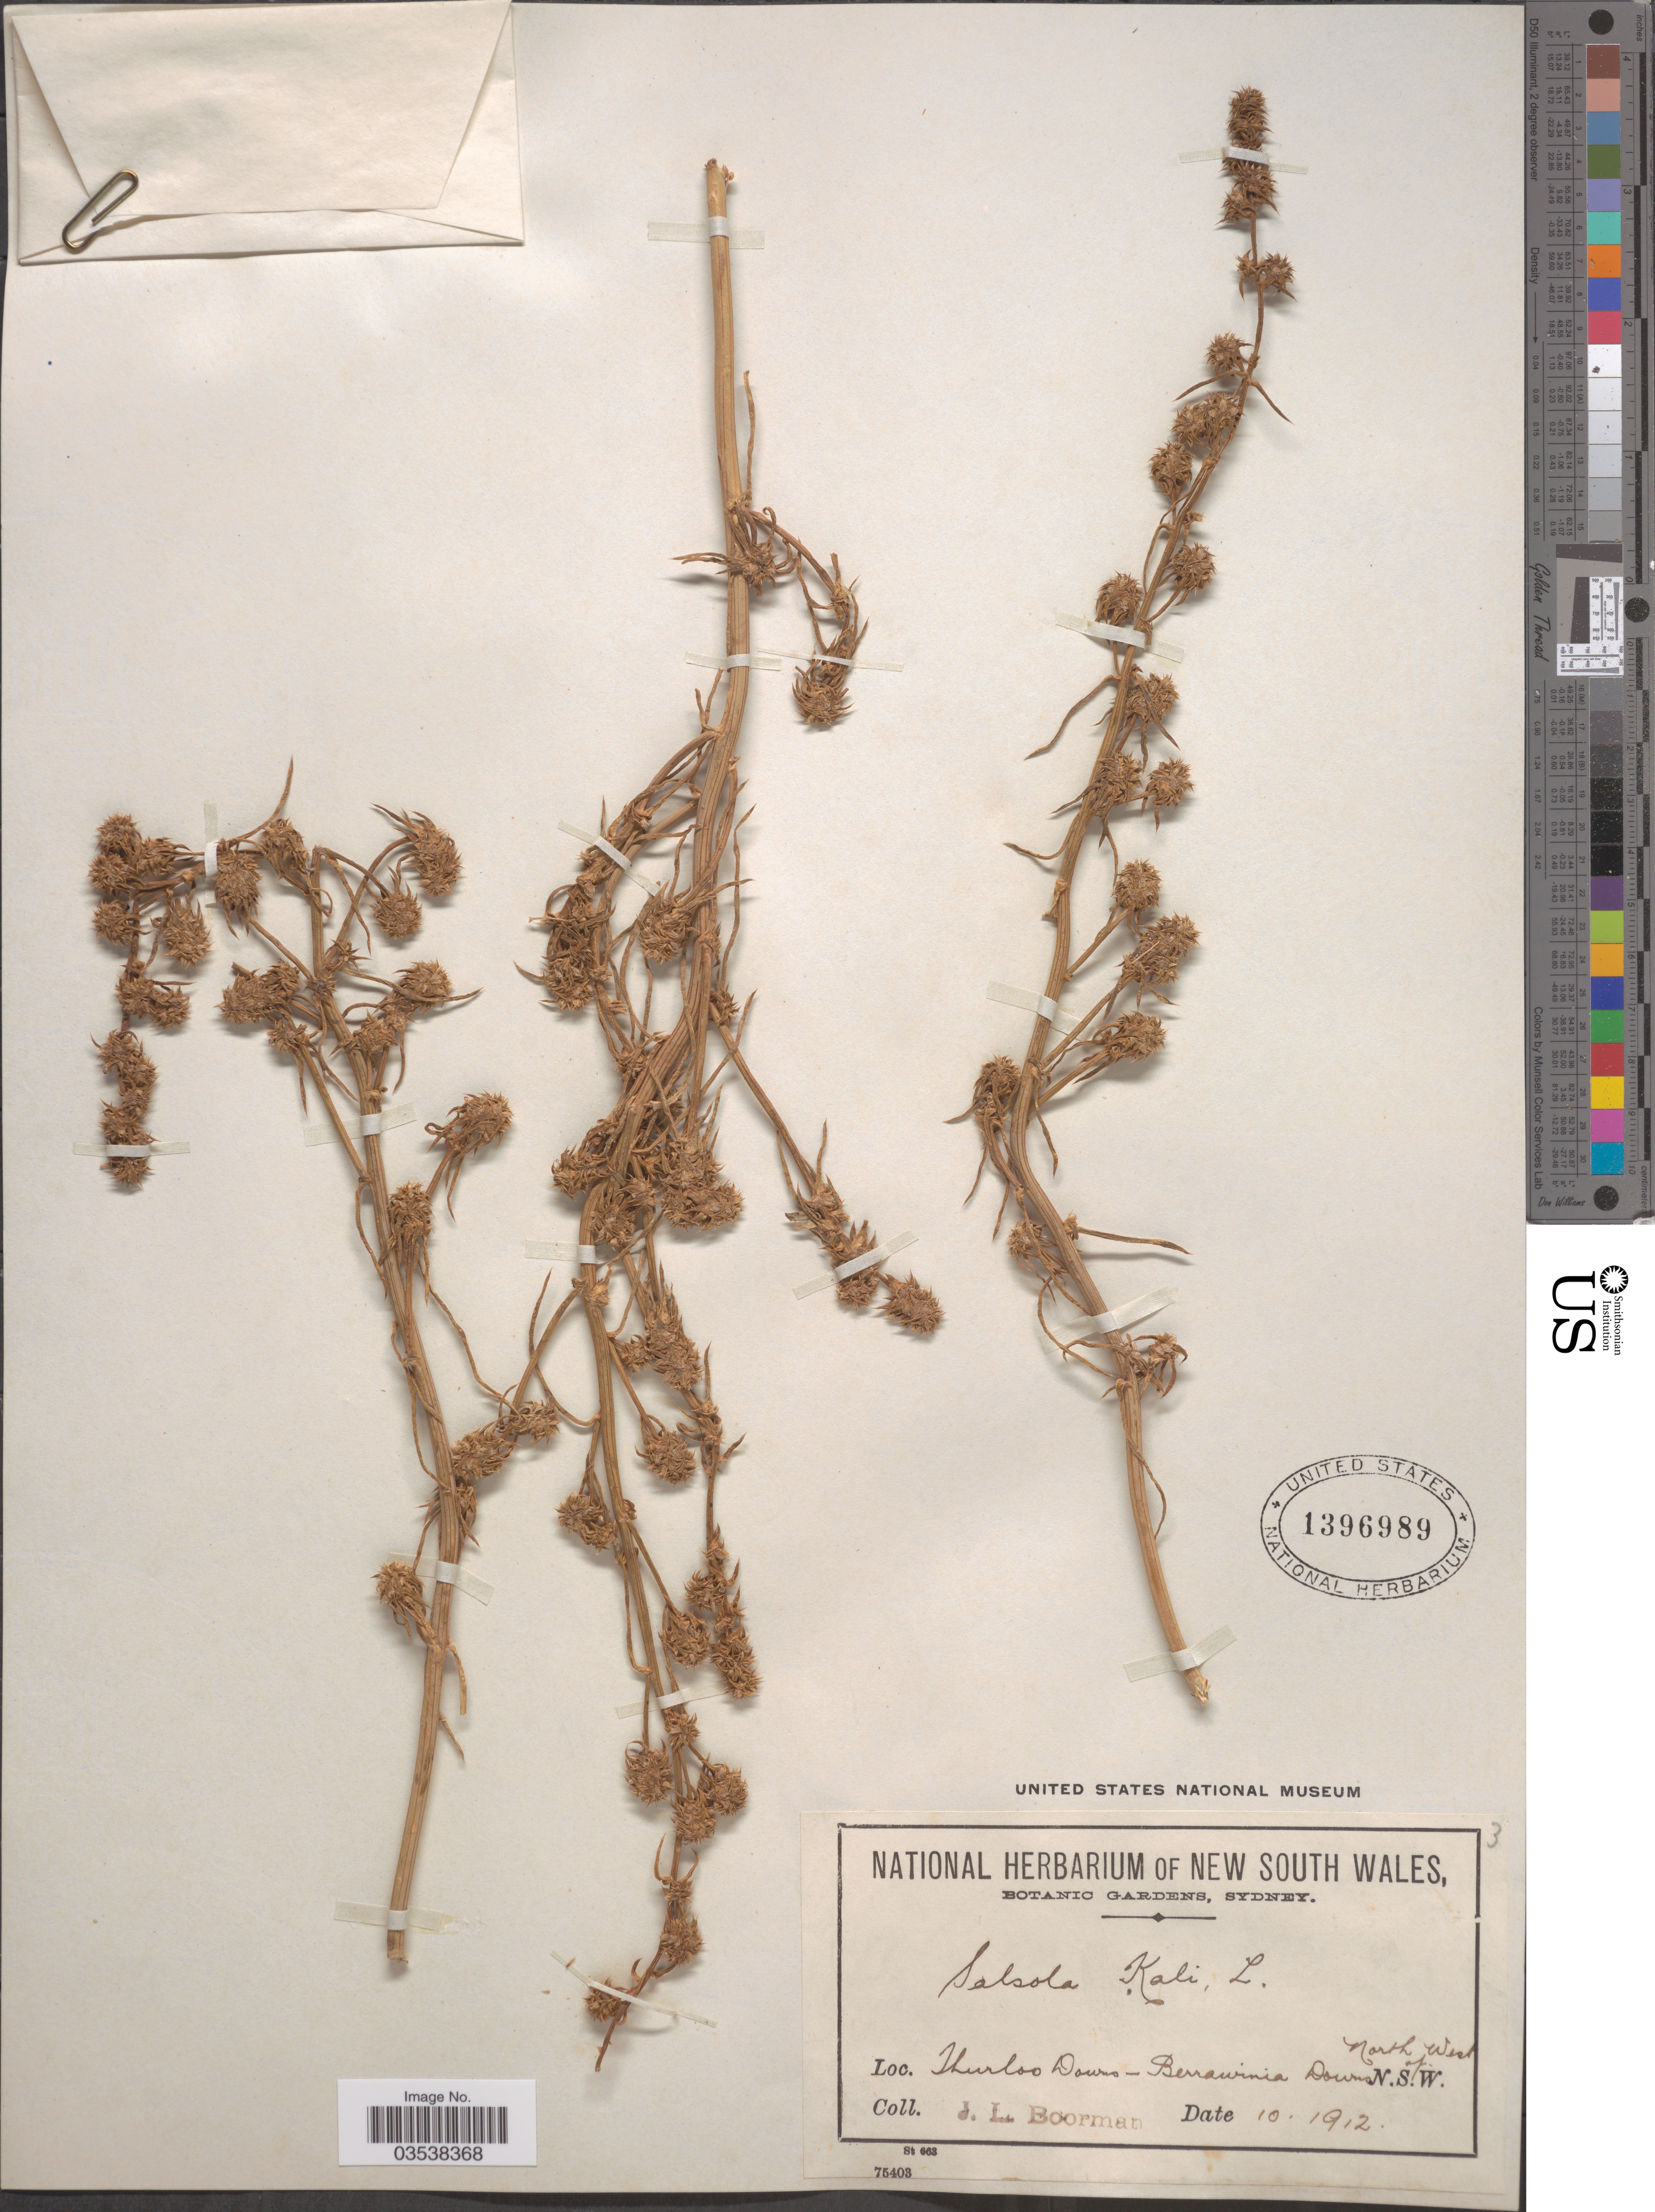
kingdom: Plantae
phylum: Tracheophyta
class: Magnoliopsida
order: Caryophyllales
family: Amaranthaceae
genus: Salsola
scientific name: Salsola kali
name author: L.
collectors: J. Boorman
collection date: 1912-10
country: Australia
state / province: New South Wales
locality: Thurloo Downs - Berrawinia Downs. North West of N.S.W.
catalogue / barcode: US 1396989